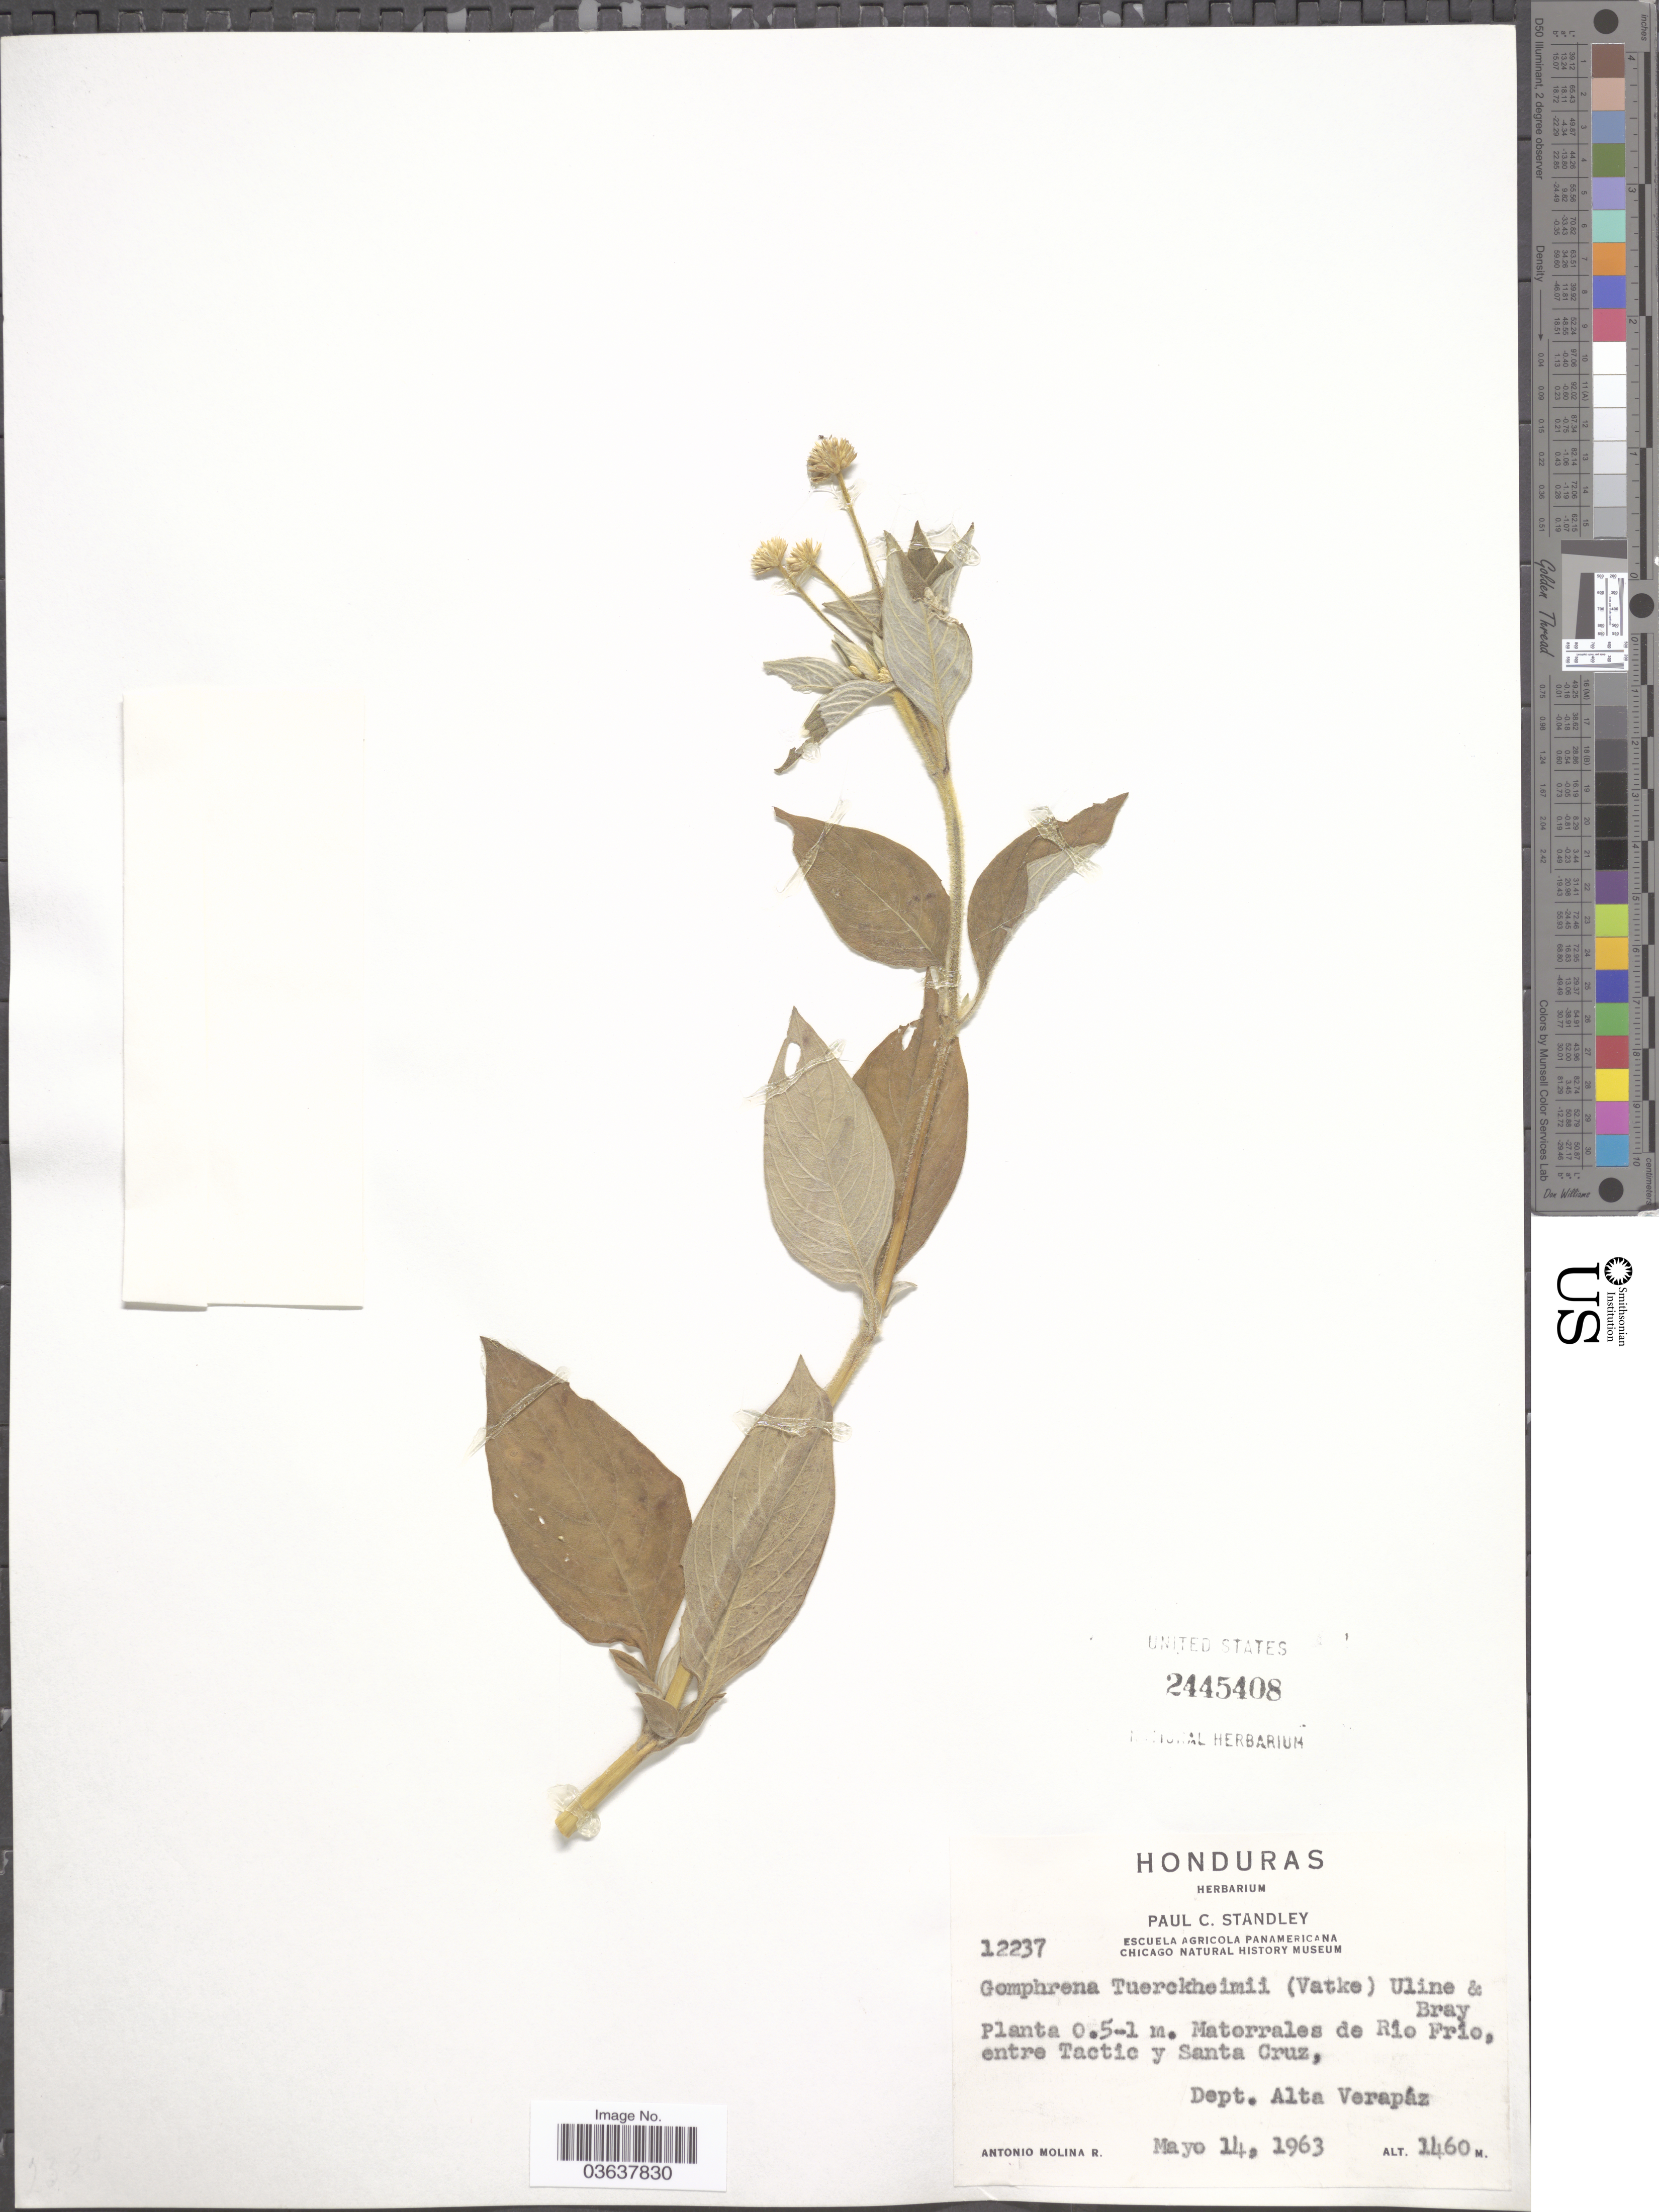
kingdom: Plantae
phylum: Tracheophyta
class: Magnoliopsida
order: Caryophyllales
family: Amaranthaceae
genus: Gomphrena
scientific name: Gomphrena tuerckheimii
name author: Uline & W.L. Bray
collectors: A. Molina R.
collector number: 12237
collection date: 1963-05-14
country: Guatemala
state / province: Alta Verapaz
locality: Matorrales de Rio Frio, entre Tactic y Santa Cruz, Dept. Alta Verpáz.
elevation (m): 1460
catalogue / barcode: US 2445408